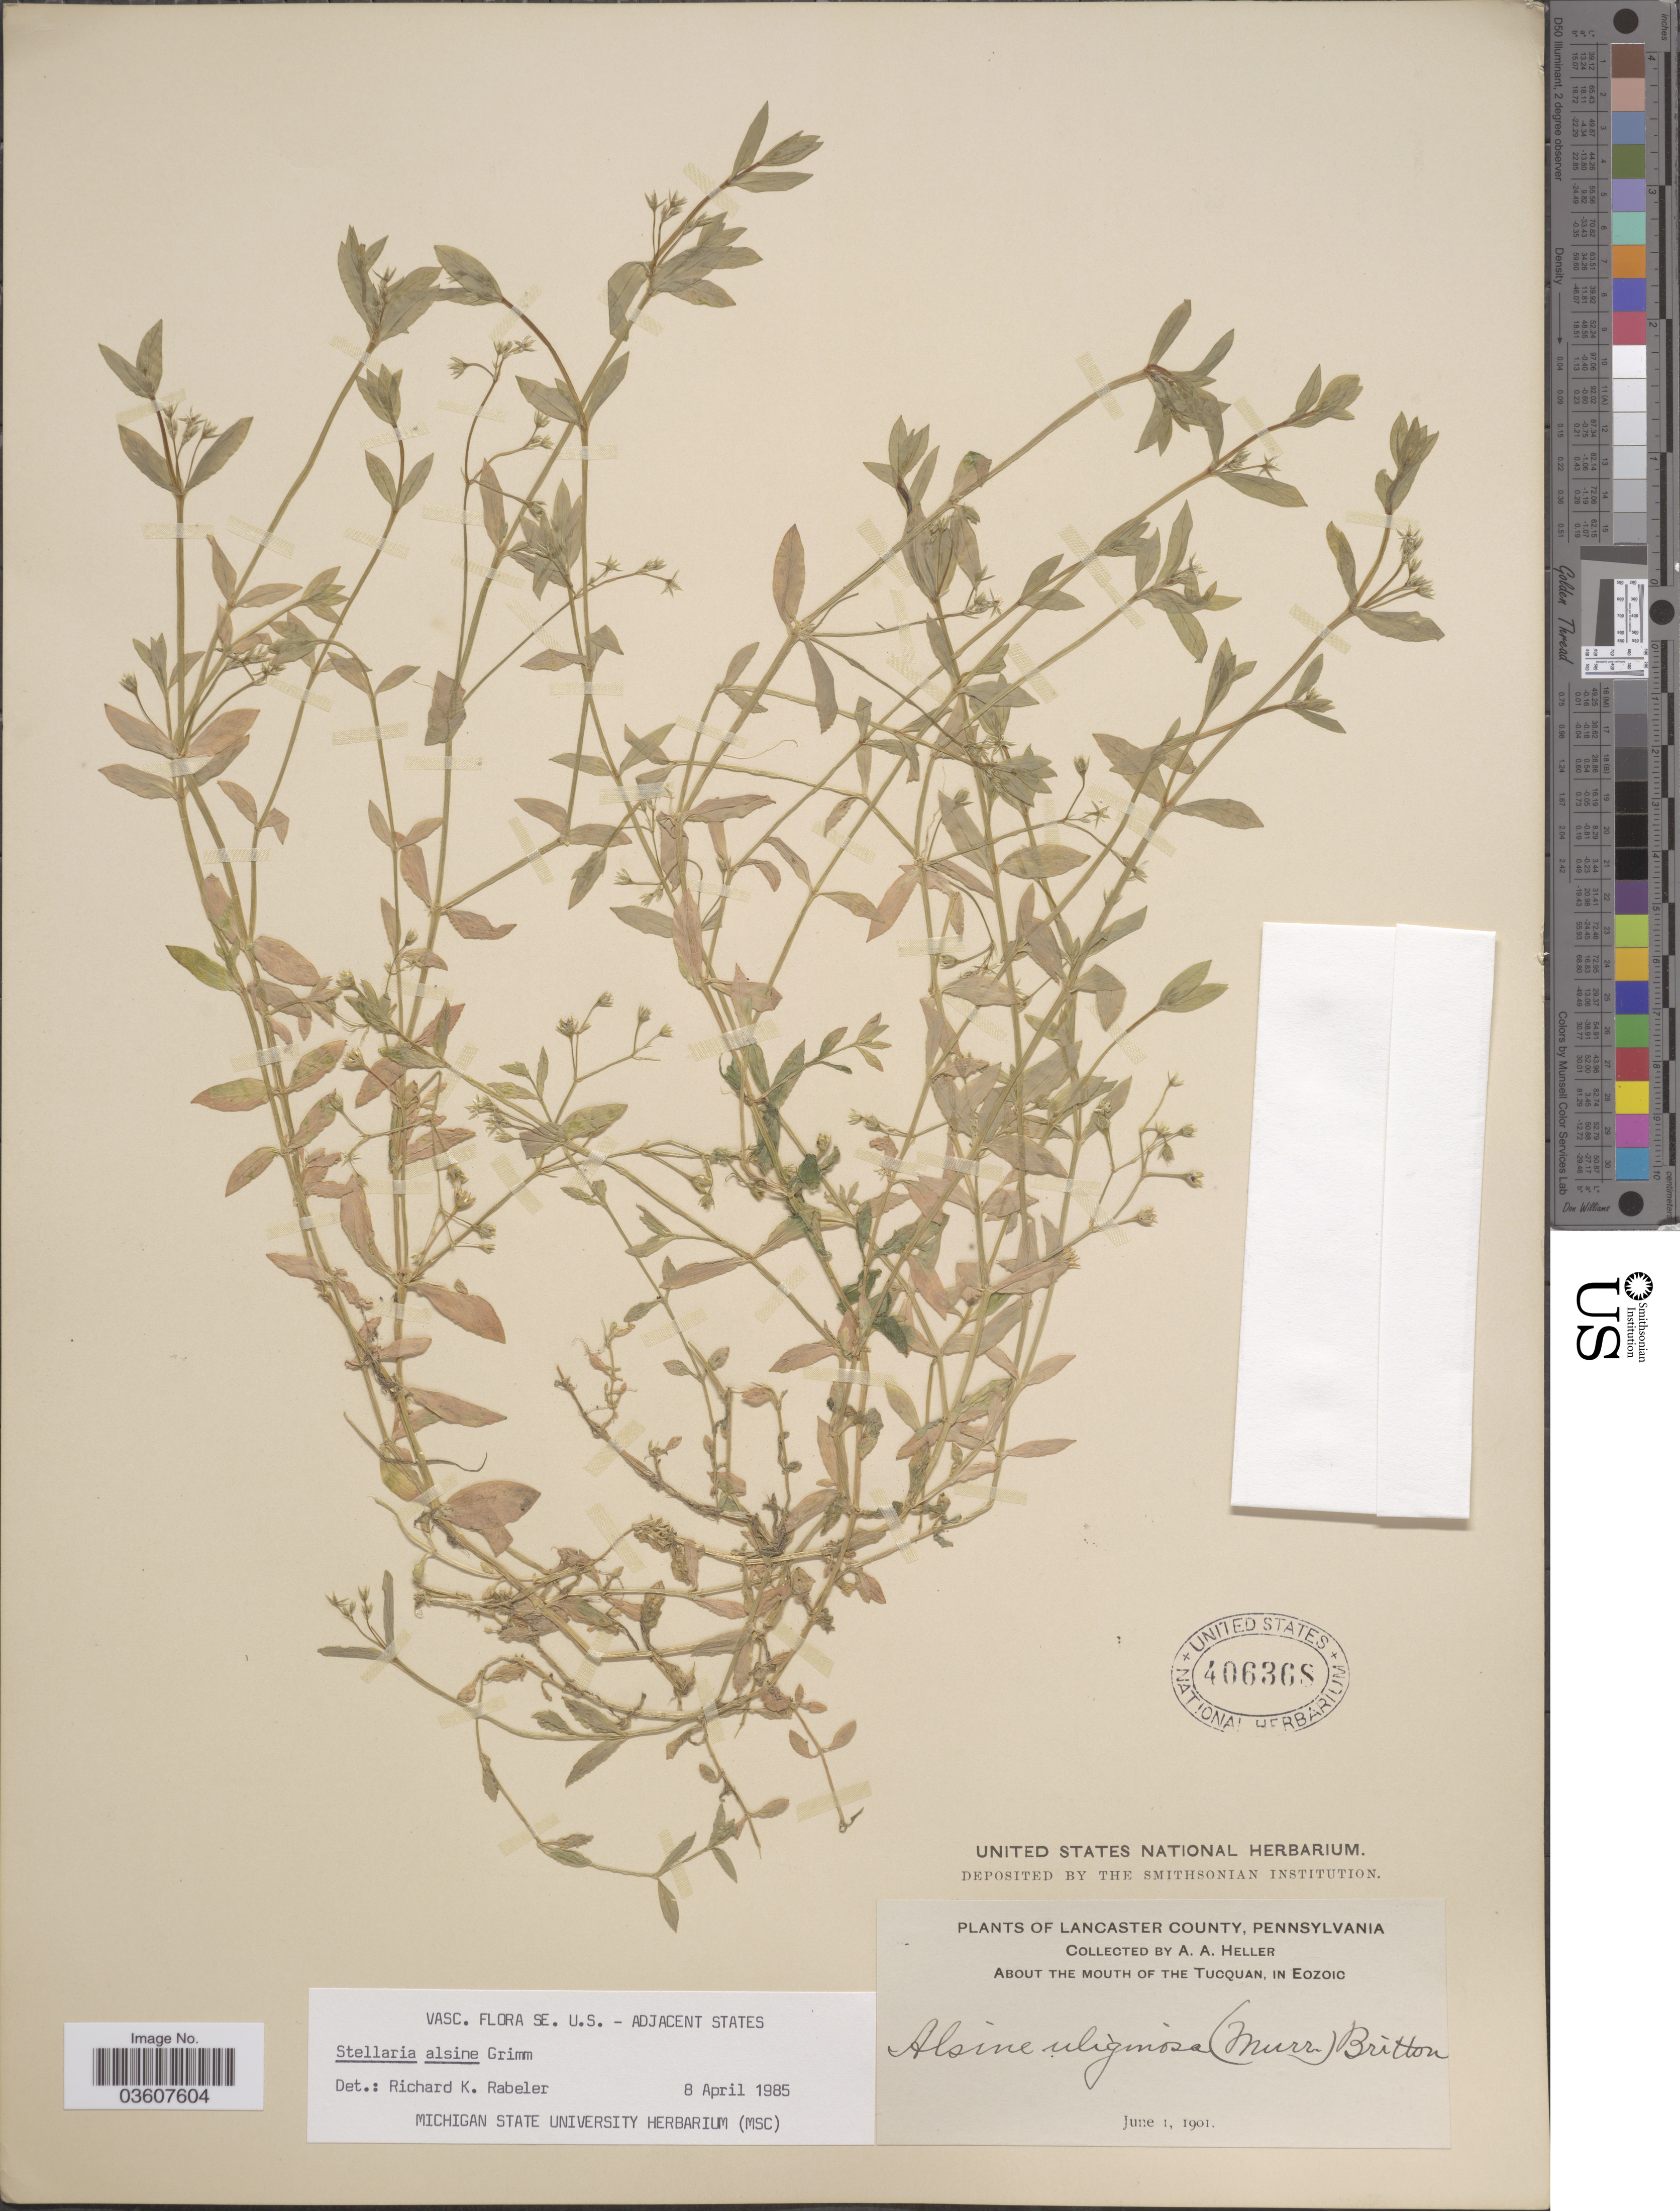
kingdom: Plantae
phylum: Tracheophyta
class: Magnoliopsida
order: Caryophyllales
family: Caryophyllaceae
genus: Stellaria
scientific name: Stellaria alsine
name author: Grimm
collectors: A. A. Heller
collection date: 1901-06-01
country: United States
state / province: Pennsylvania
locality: Lancaster County. About the Mouth of the Tucquan, in Eozoic.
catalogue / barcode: US 406368